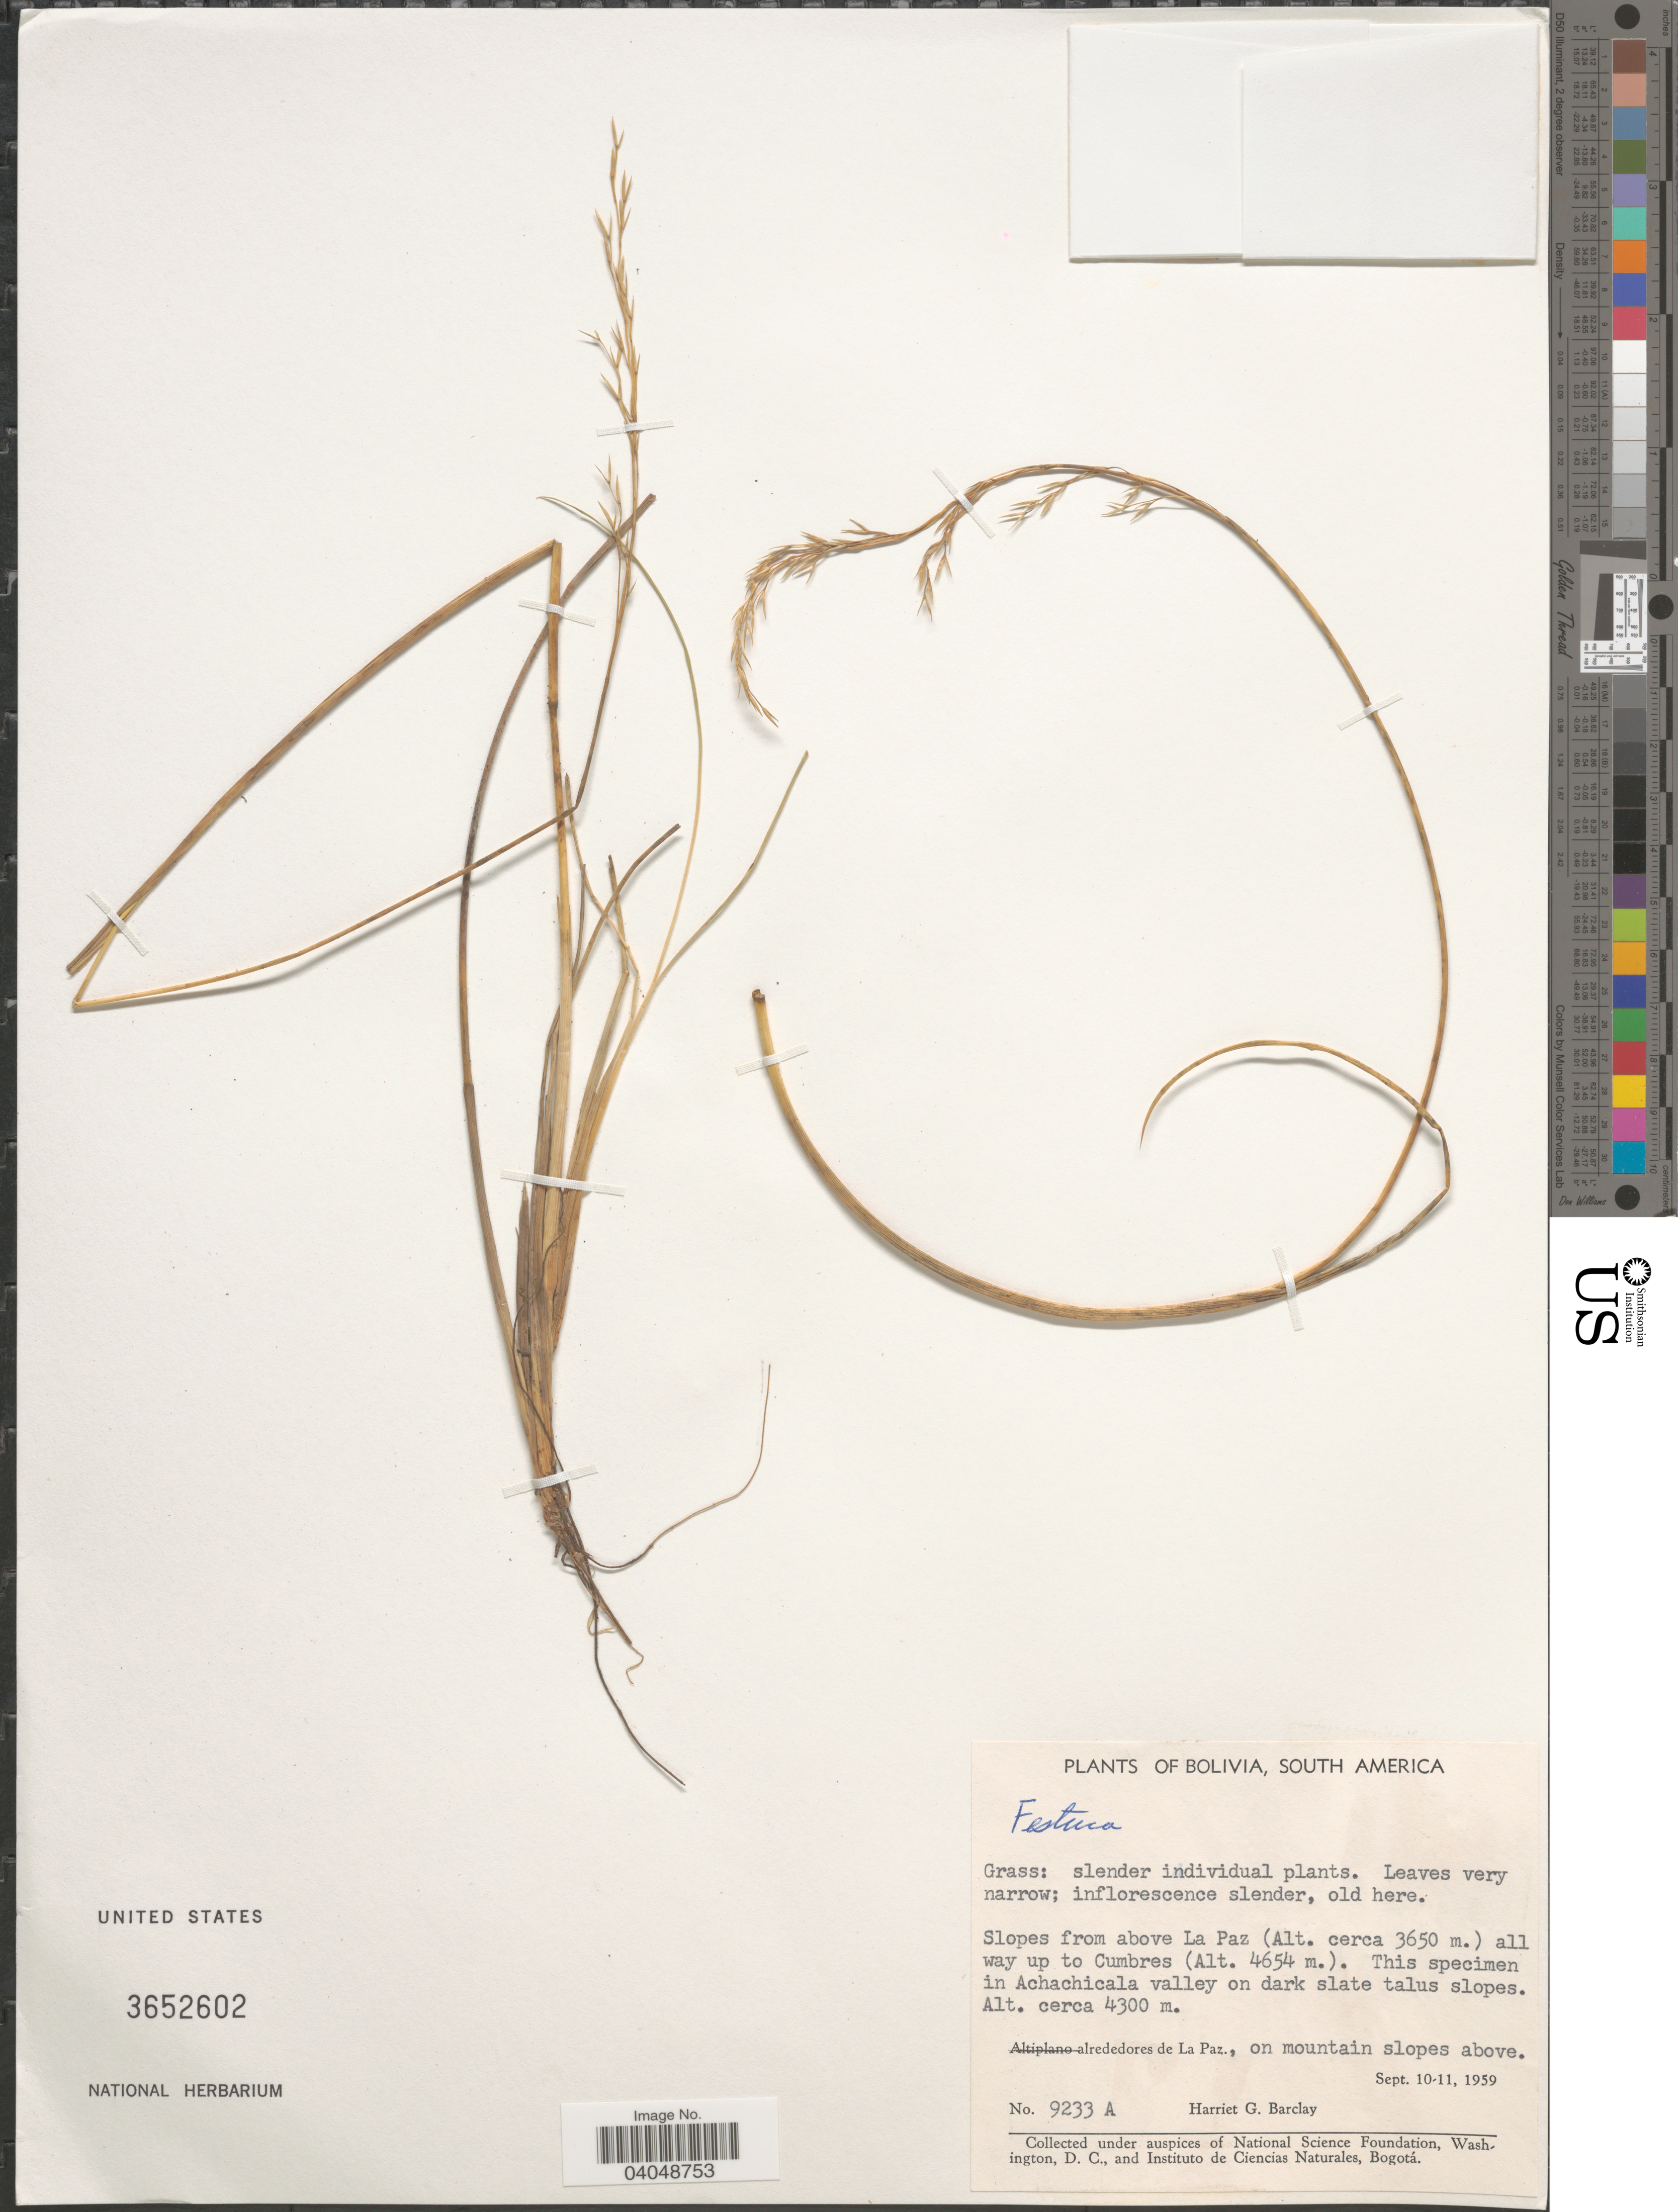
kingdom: Plantae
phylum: Tracheophyta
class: Liliopsida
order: Poales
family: Poaceae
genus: Festuca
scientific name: Festuca sp.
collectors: H. G. Barclay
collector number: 9233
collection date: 1959-09-10/1959-09-11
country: Bolivia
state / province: La Paz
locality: Slopes from above La Paz all way up to Cumbres. In Achachicala valley on dark slate talus slopes. Alrededores de La Paz., on mountain slopes above.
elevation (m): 4300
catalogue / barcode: US 3652602